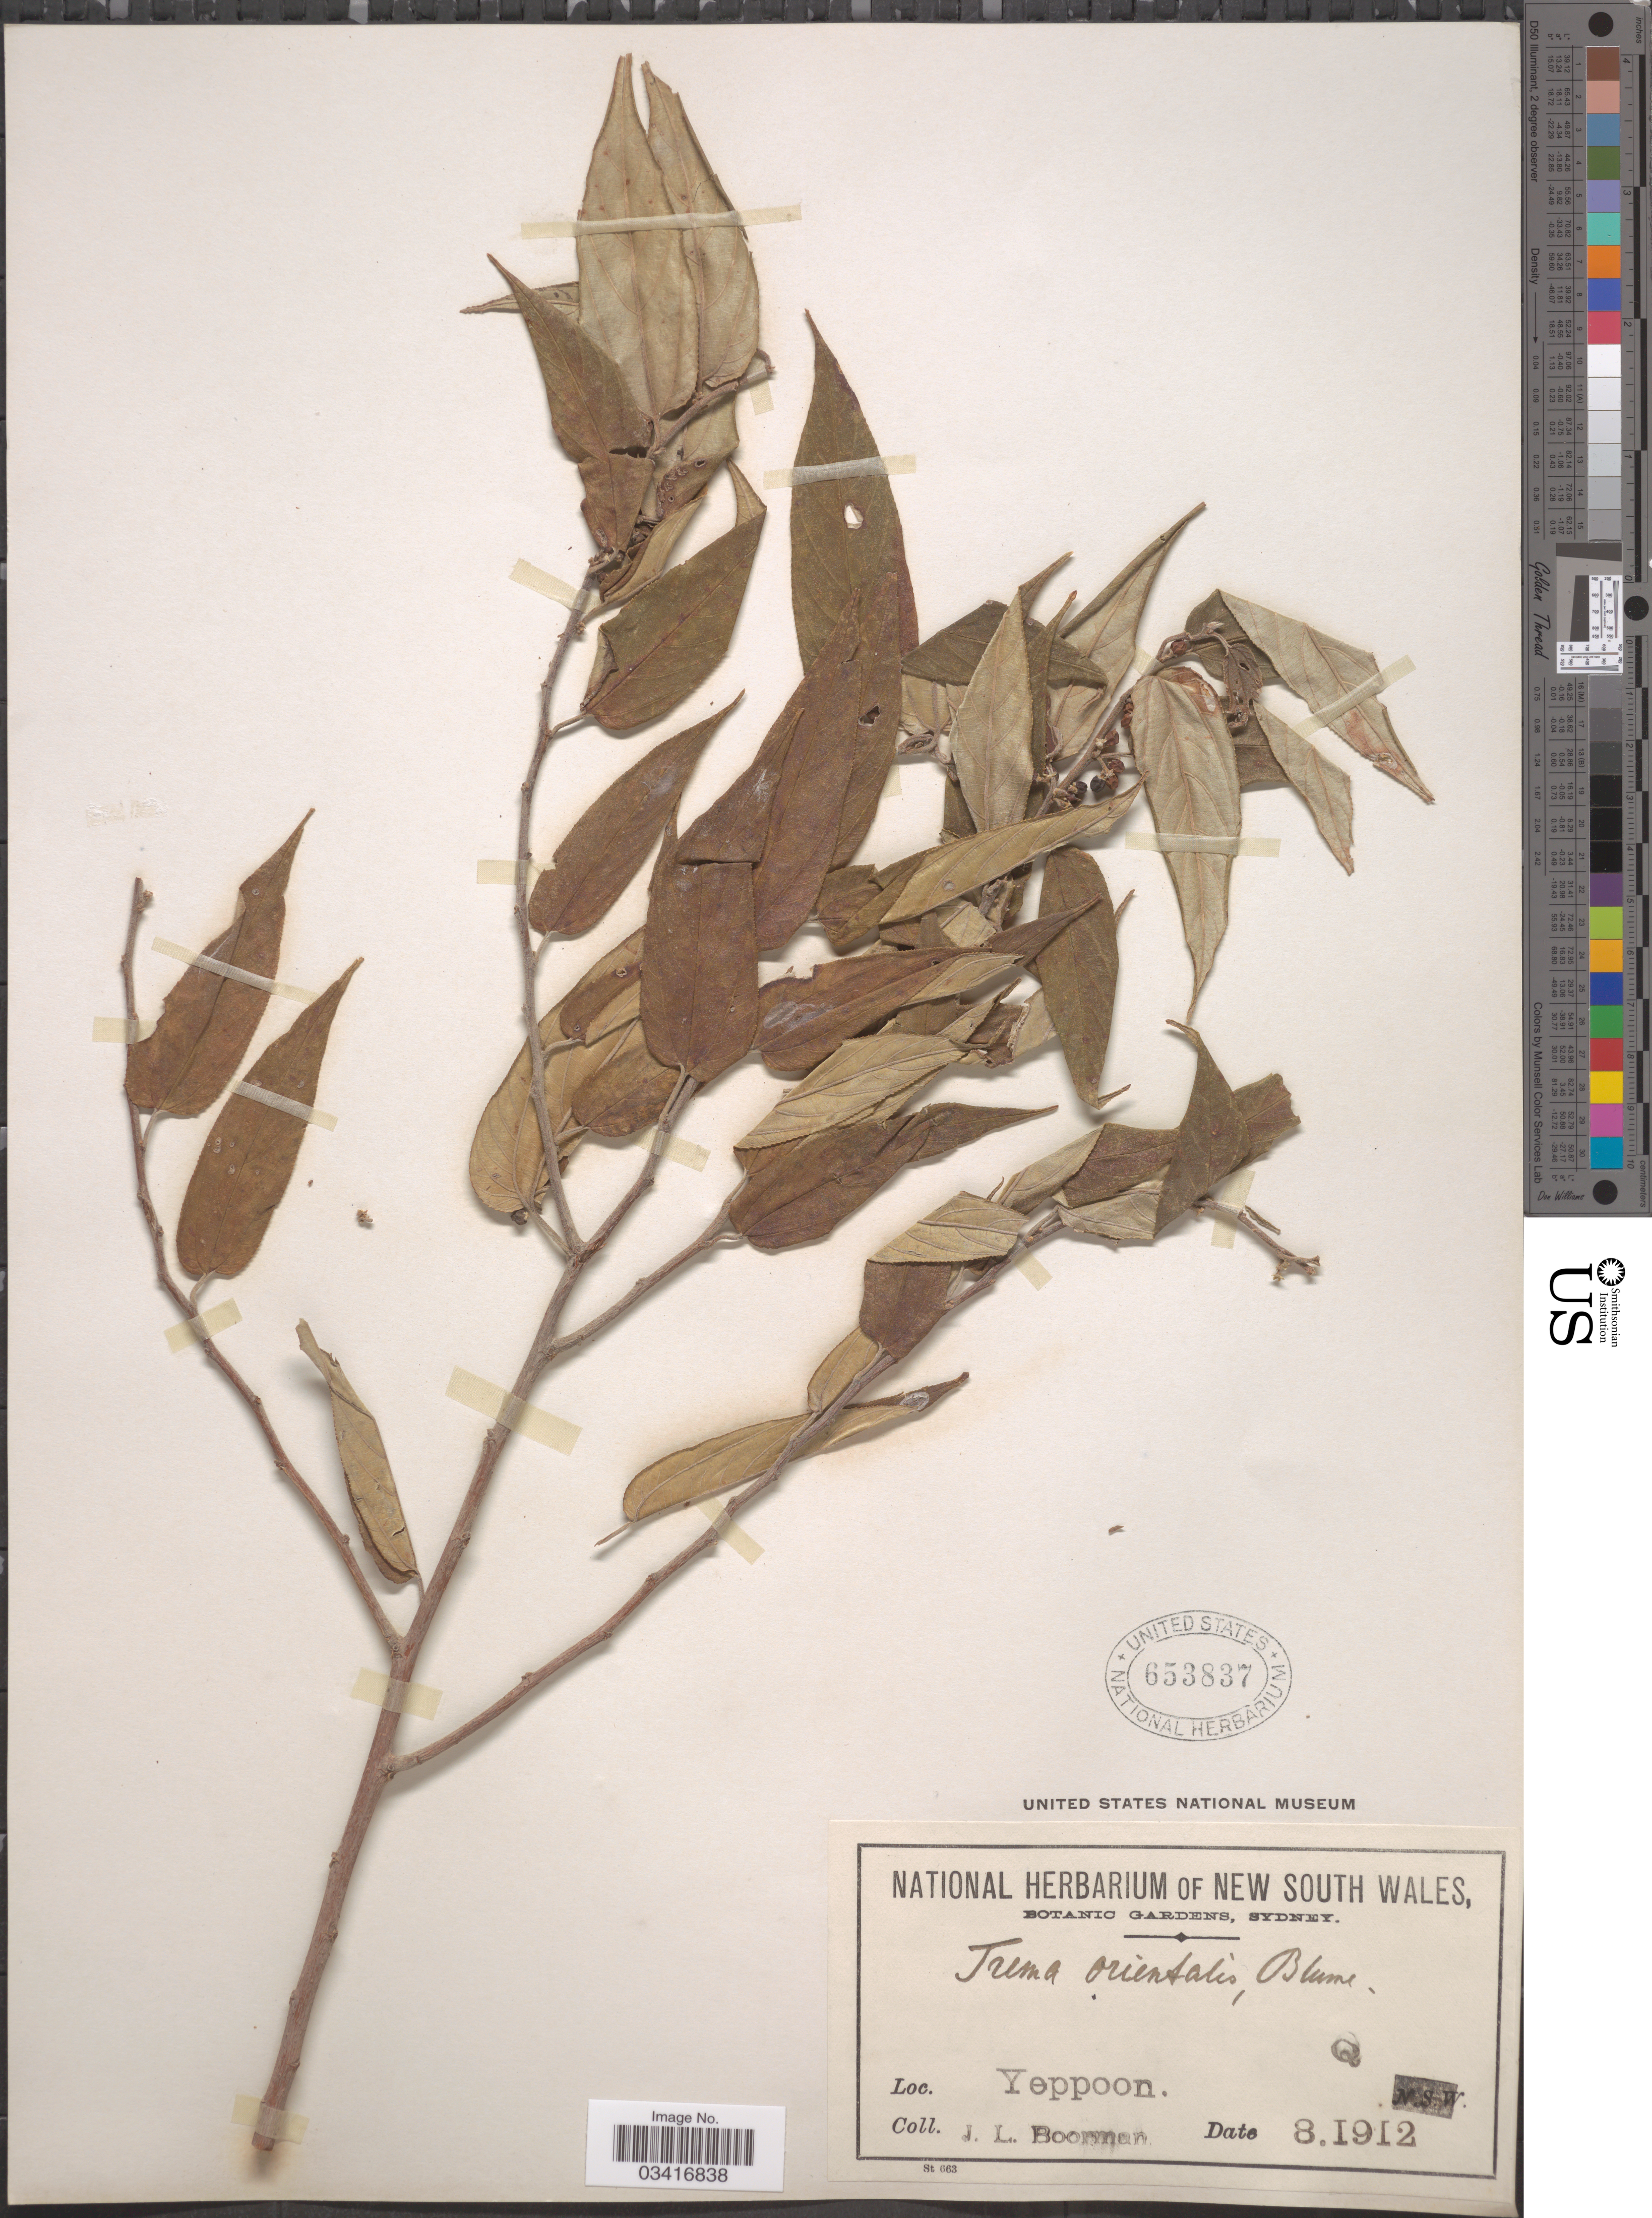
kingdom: Plantae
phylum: Tracheophyta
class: Magnoliopsida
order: Rosales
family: Cannabaceae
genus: Trema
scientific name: Trema orientale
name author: (L.) Blume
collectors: J. Boorman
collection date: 1912-08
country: Australia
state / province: Queensland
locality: Yeppoon.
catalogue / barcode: US 653837